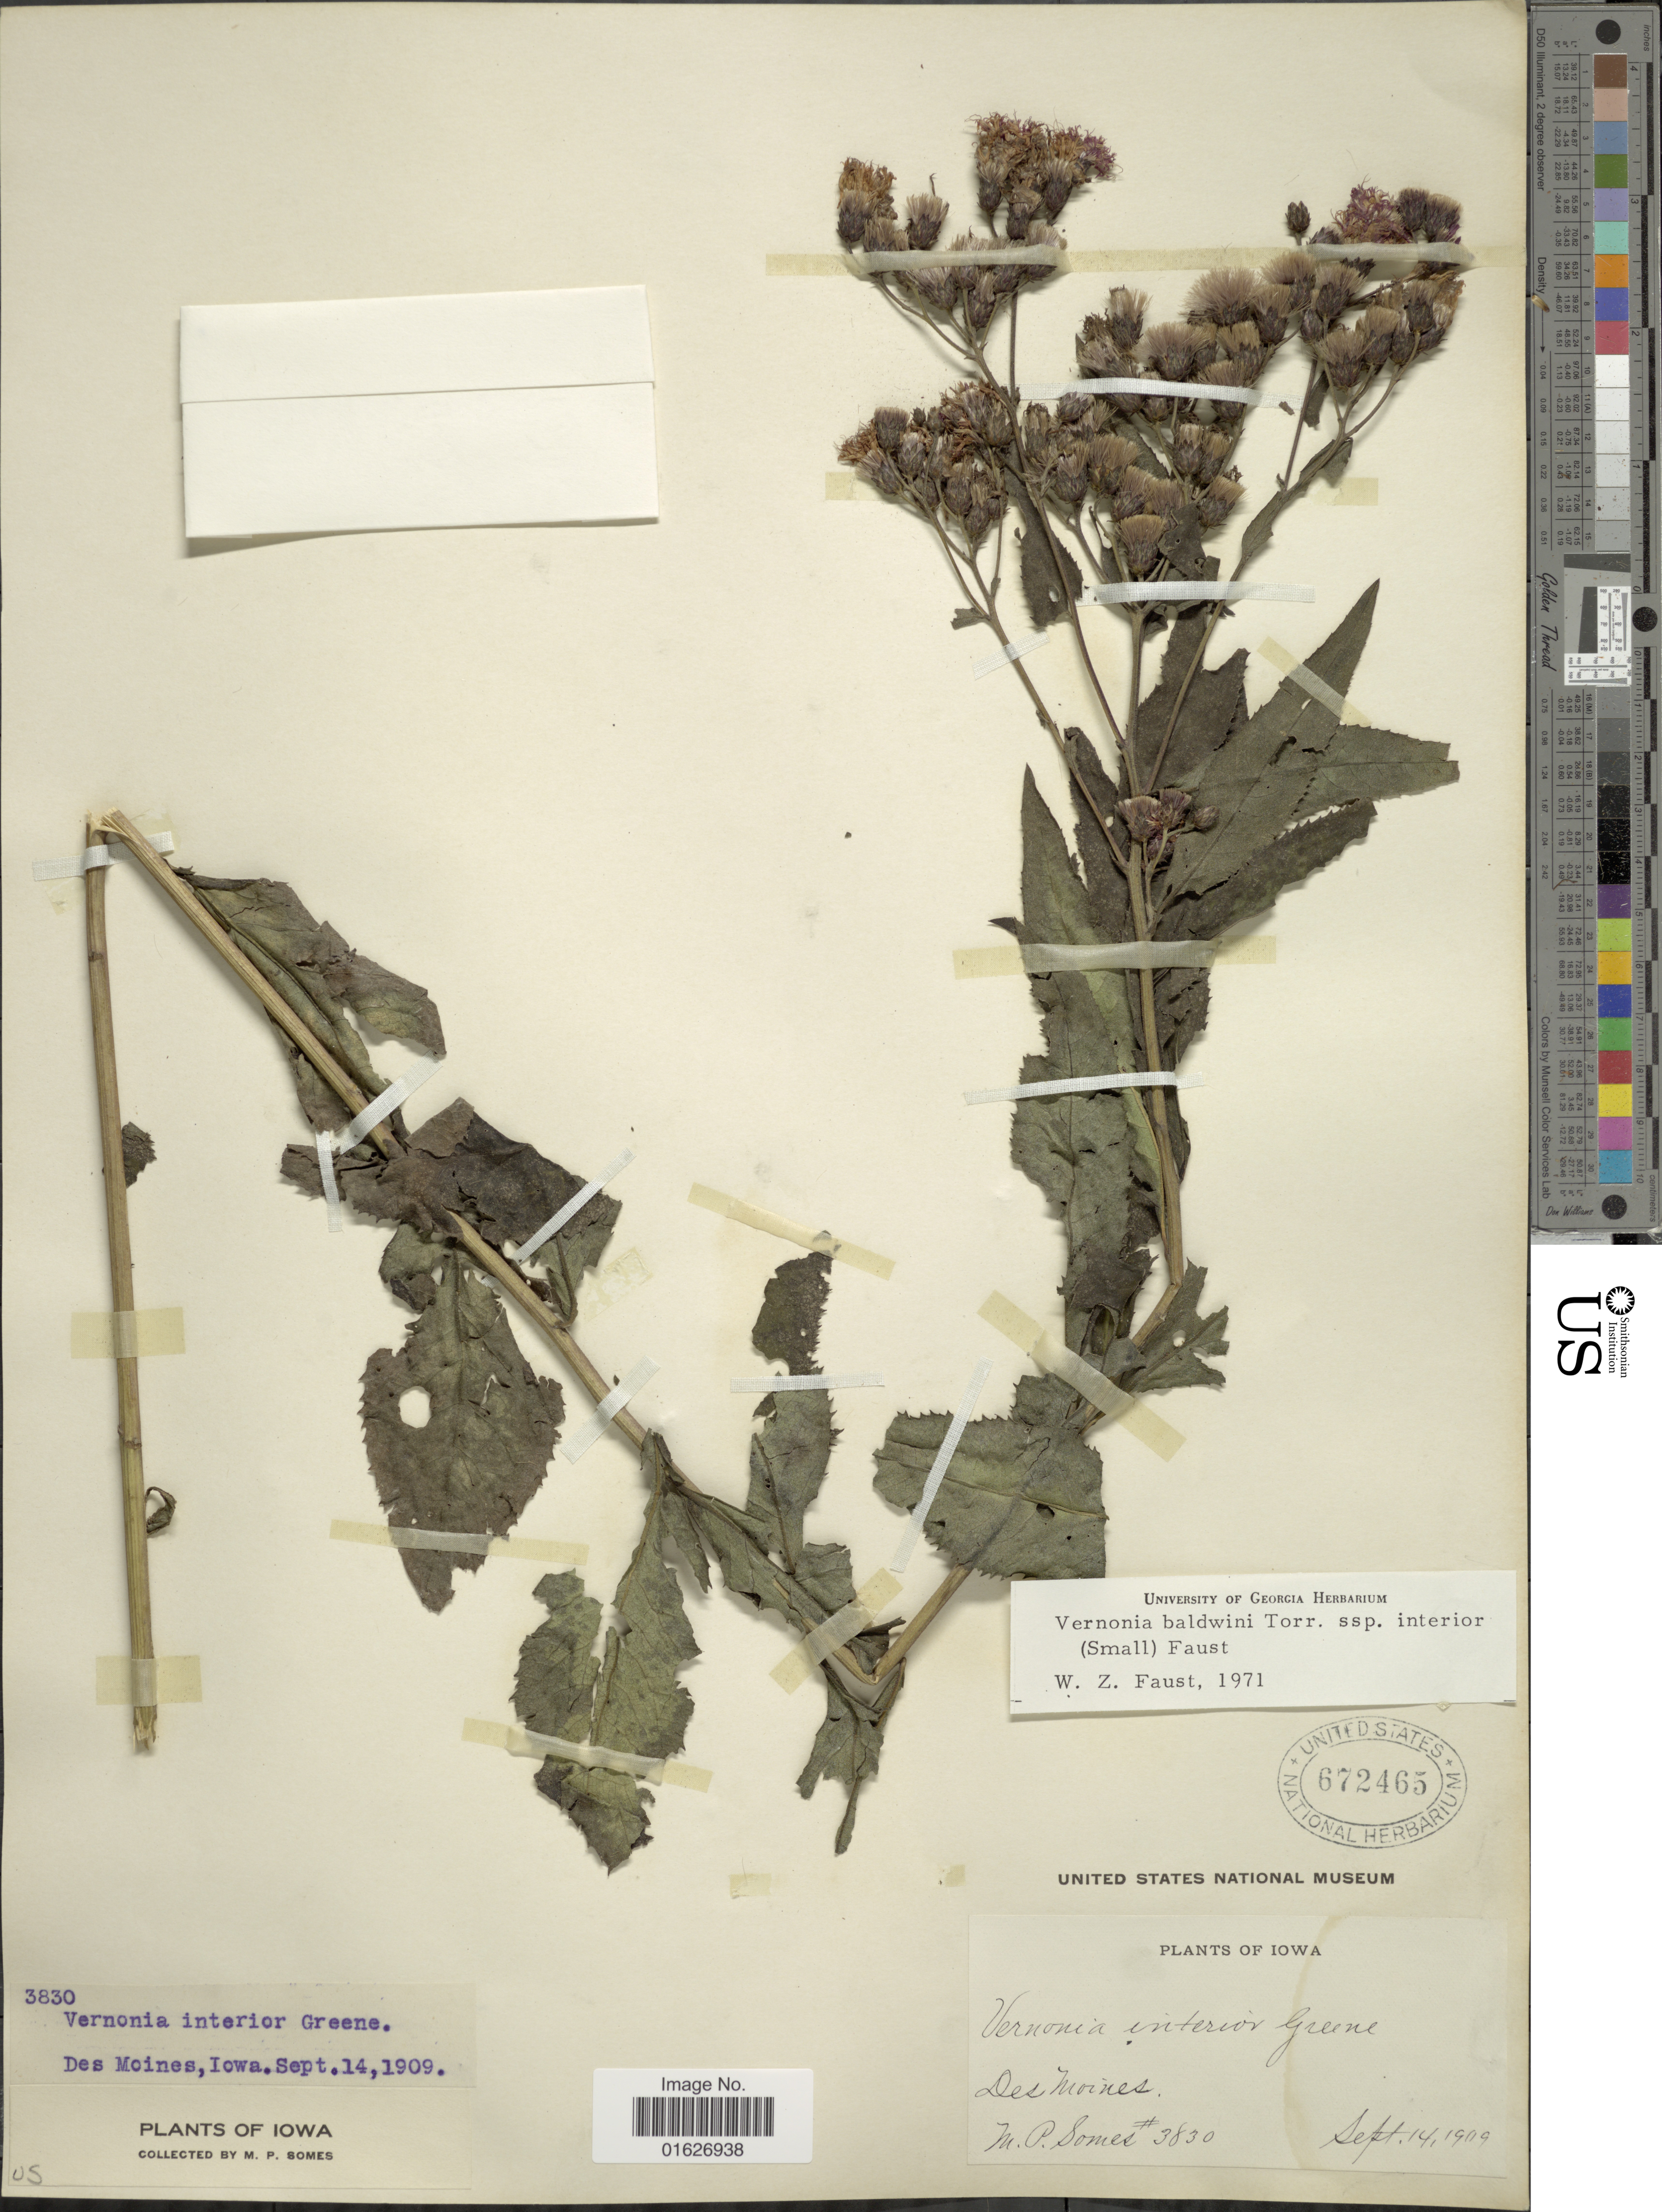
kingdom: Plantae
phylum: Tracheophyta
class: Magnoliopsida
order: Asterales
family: Asteraceae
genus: Vernonia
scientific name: Vernonia baldwinii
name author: Torr.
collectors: M. Somes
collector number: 3830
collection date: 1909-09-14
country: United States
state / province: Iowa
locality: Des Moines.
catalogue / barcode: US 672465